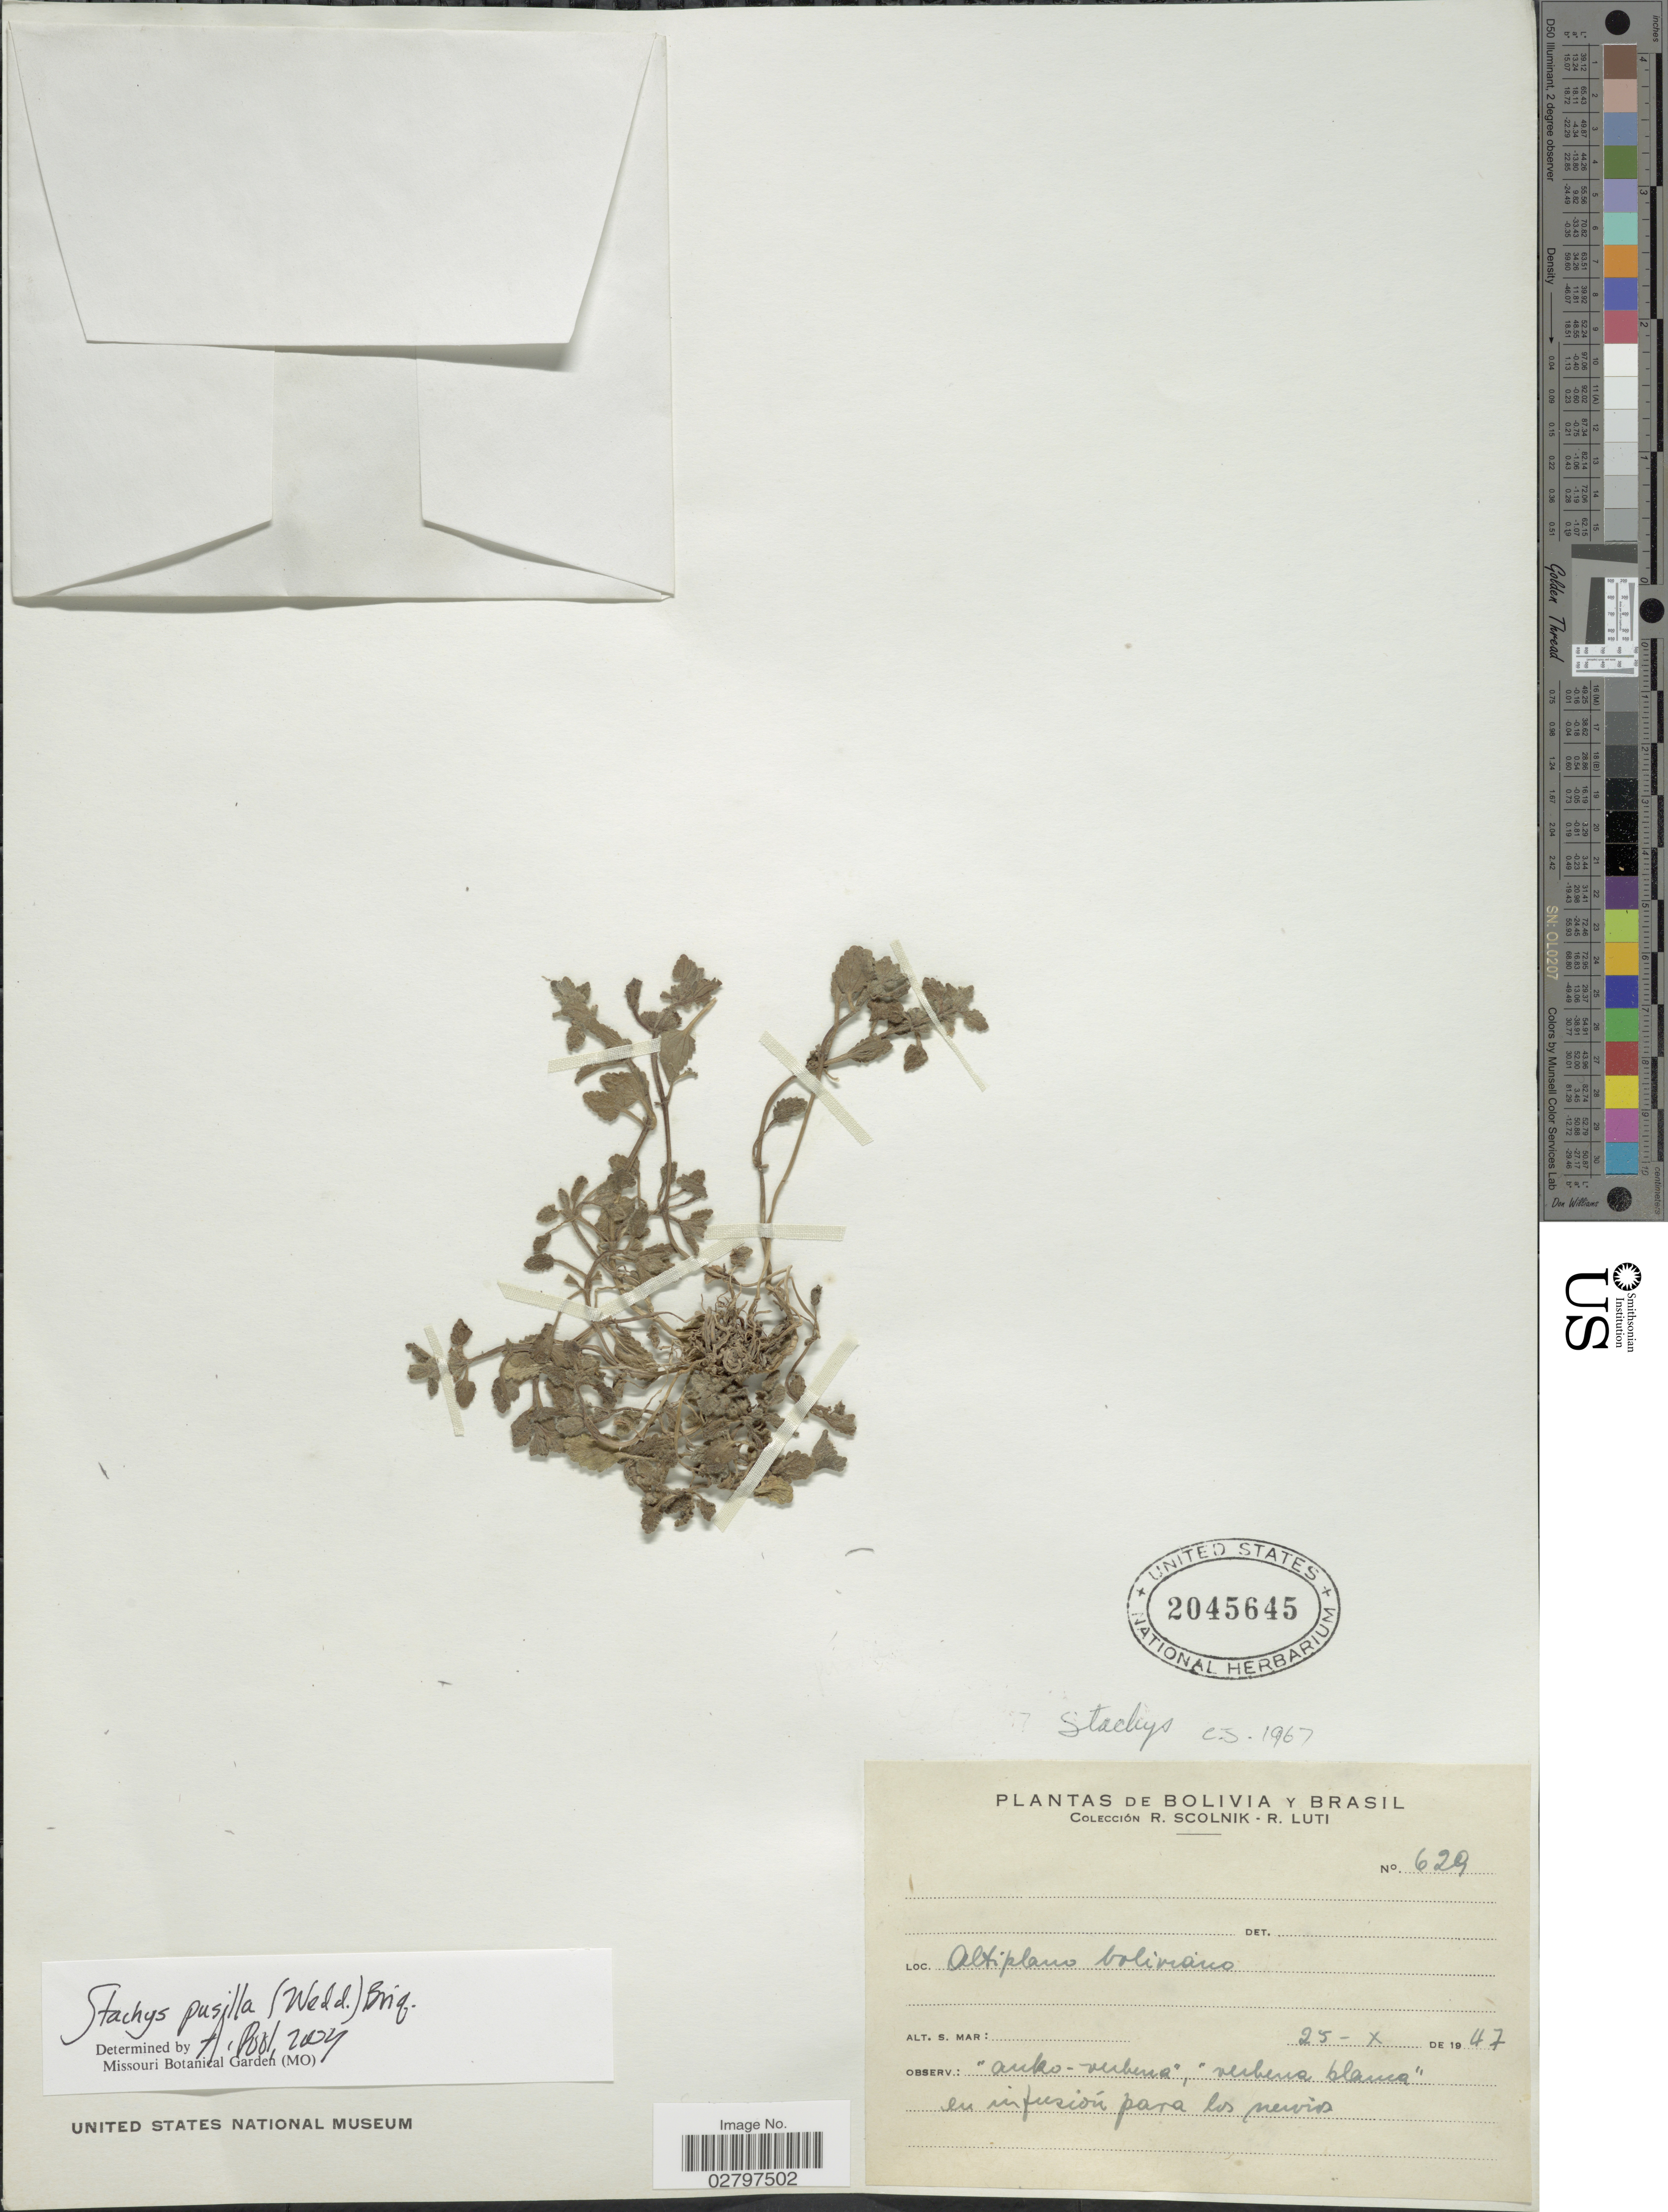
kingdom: Plantae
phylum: Tracheophyta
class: Magnoliopsida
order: Lamiales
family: Lamiaceae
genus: Stachys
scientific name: Stachys pusilla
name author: (Wedd.) Briq.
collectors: R. Scolnik & R. Luti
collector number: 629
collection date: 1947-10-25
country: Bolivia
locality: Altiplano boliviano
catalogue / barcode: US 2045645